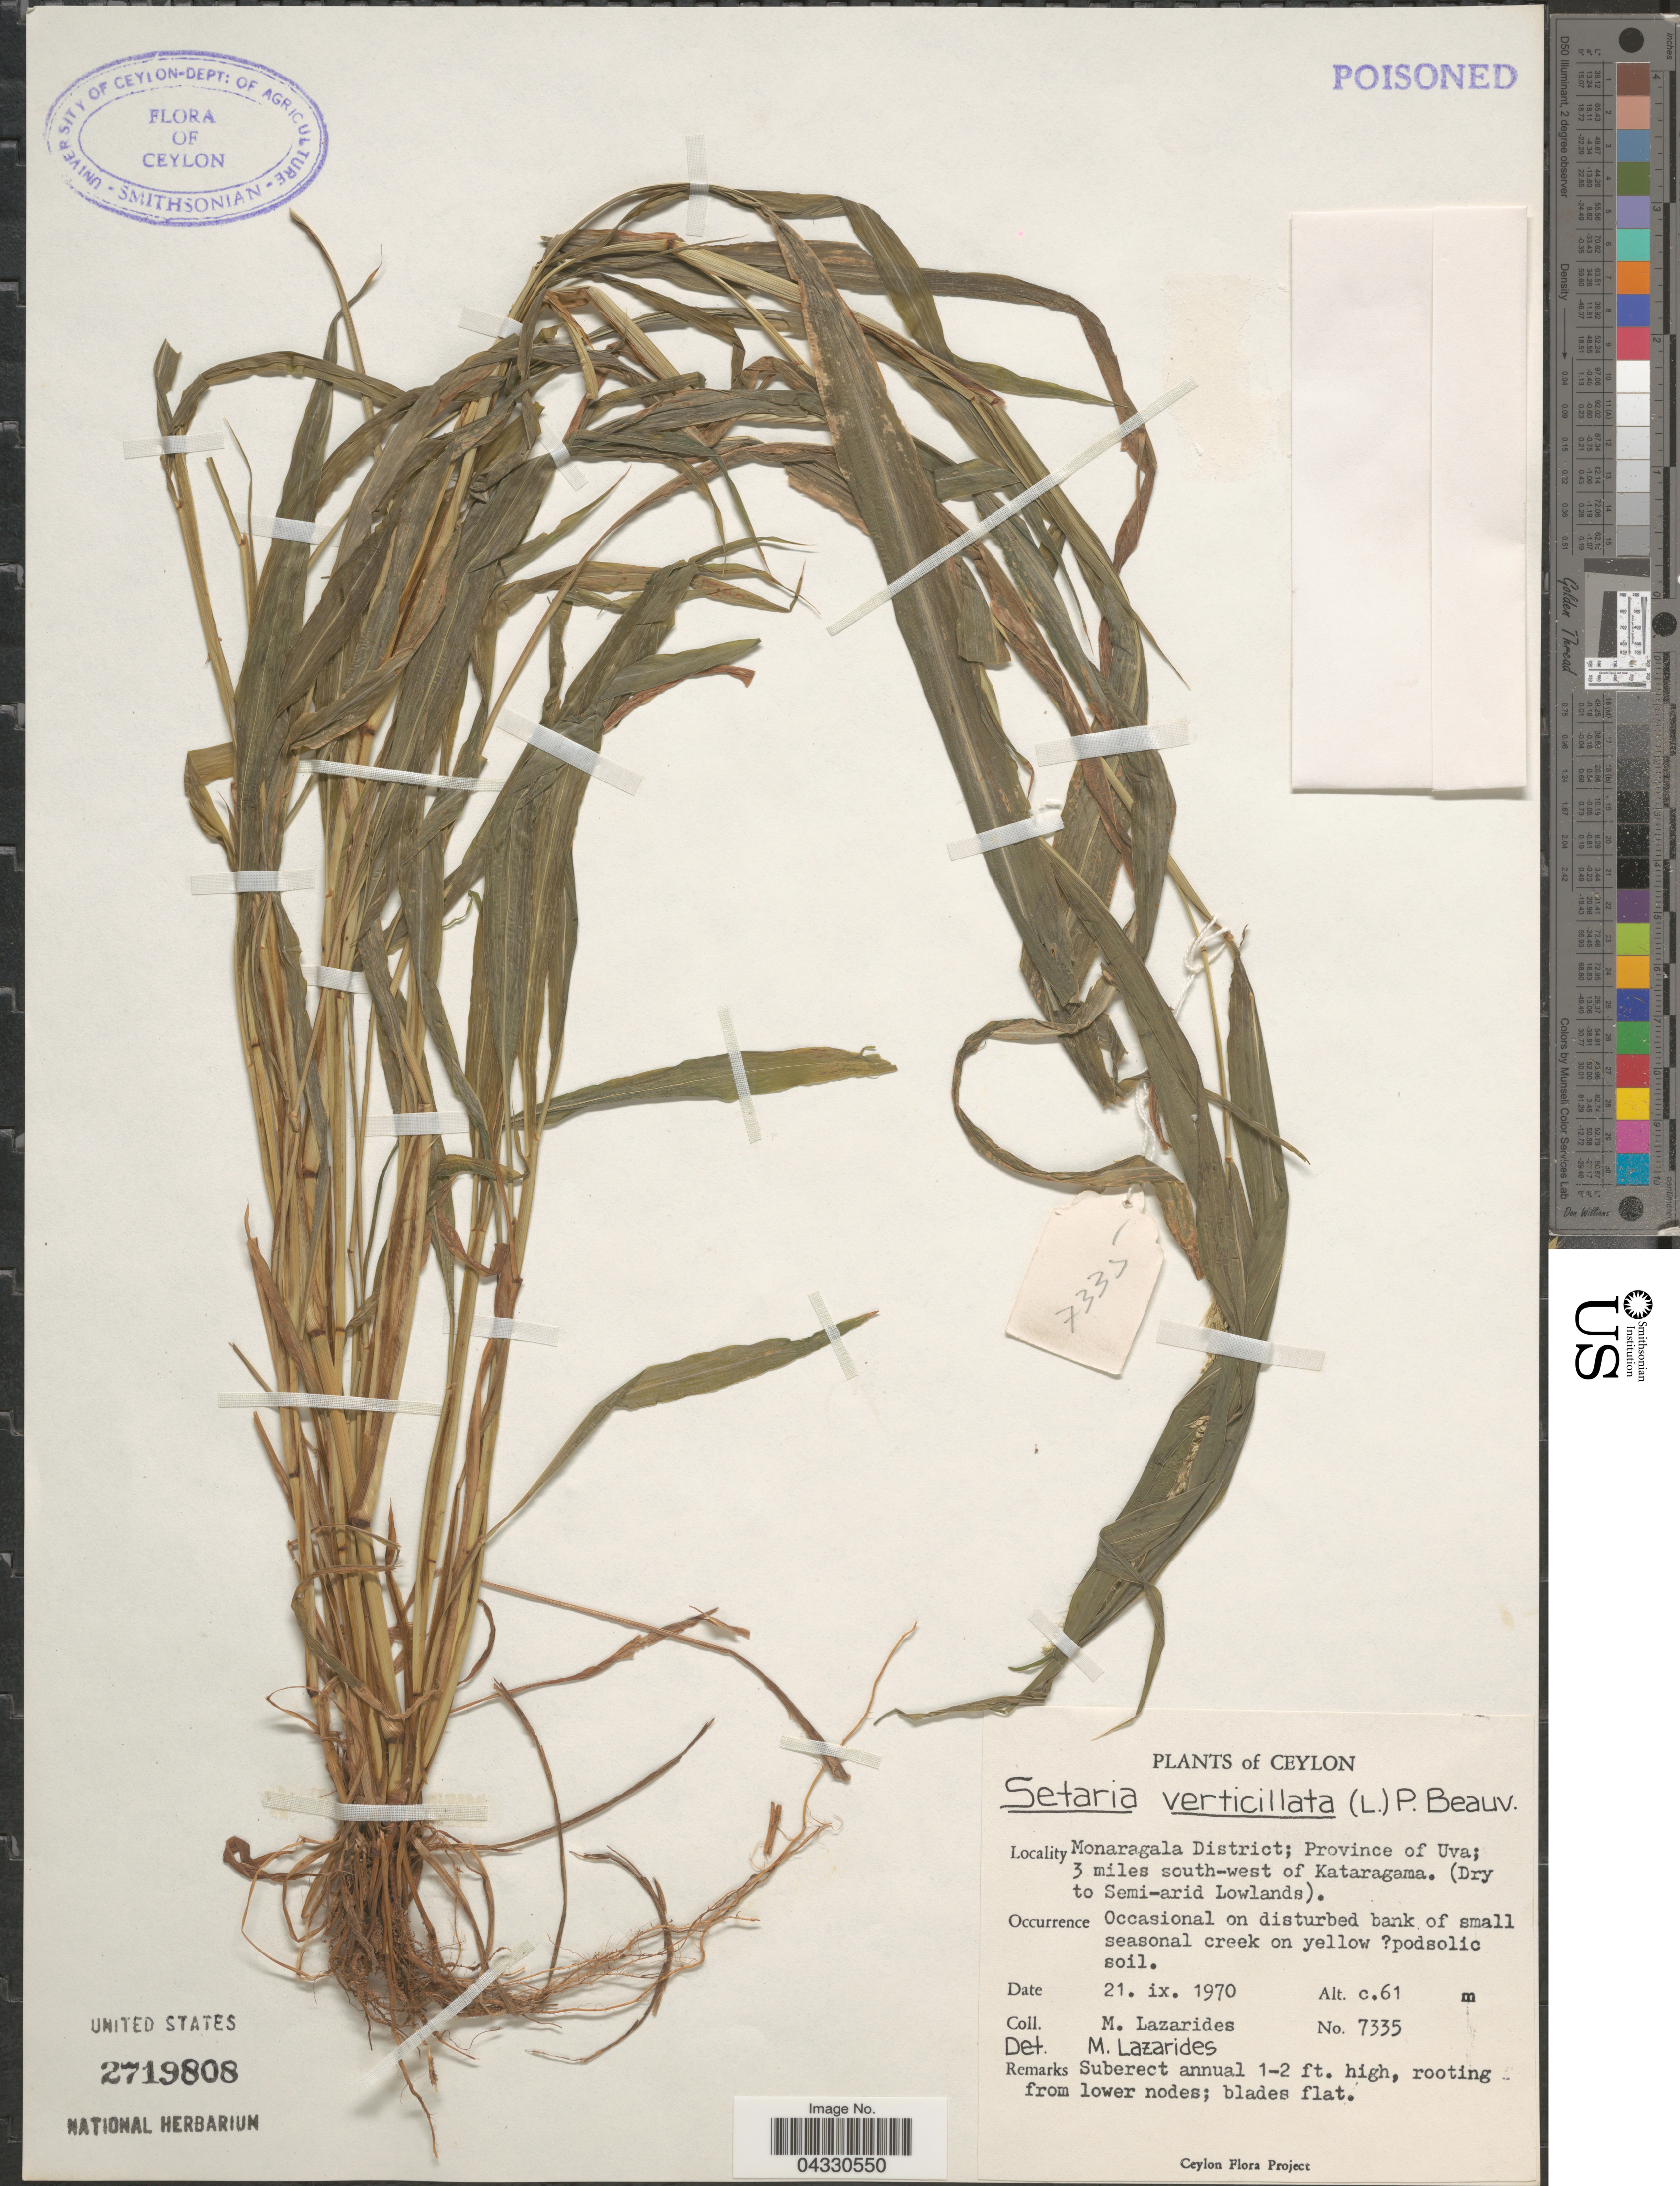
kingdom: Plantae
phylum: Tracheophyta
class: Liliopsida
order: Poales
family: Poaceae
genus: Setaria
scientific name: Setaria verticillata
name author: (L.) P. Beauv.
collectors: M. Lazarides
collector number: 7335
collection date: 1970-09-21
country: Sri Lanka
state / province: Uva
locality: Ceylon. Monaragala District; 3 miles south-west of Kataragama. (Dry to Semi-arid Lowlands). Occasional on disturbed bank of small seasonal creek on yellow [unsure placement]podsolic soil.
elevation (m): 61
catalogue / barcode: US 2719808